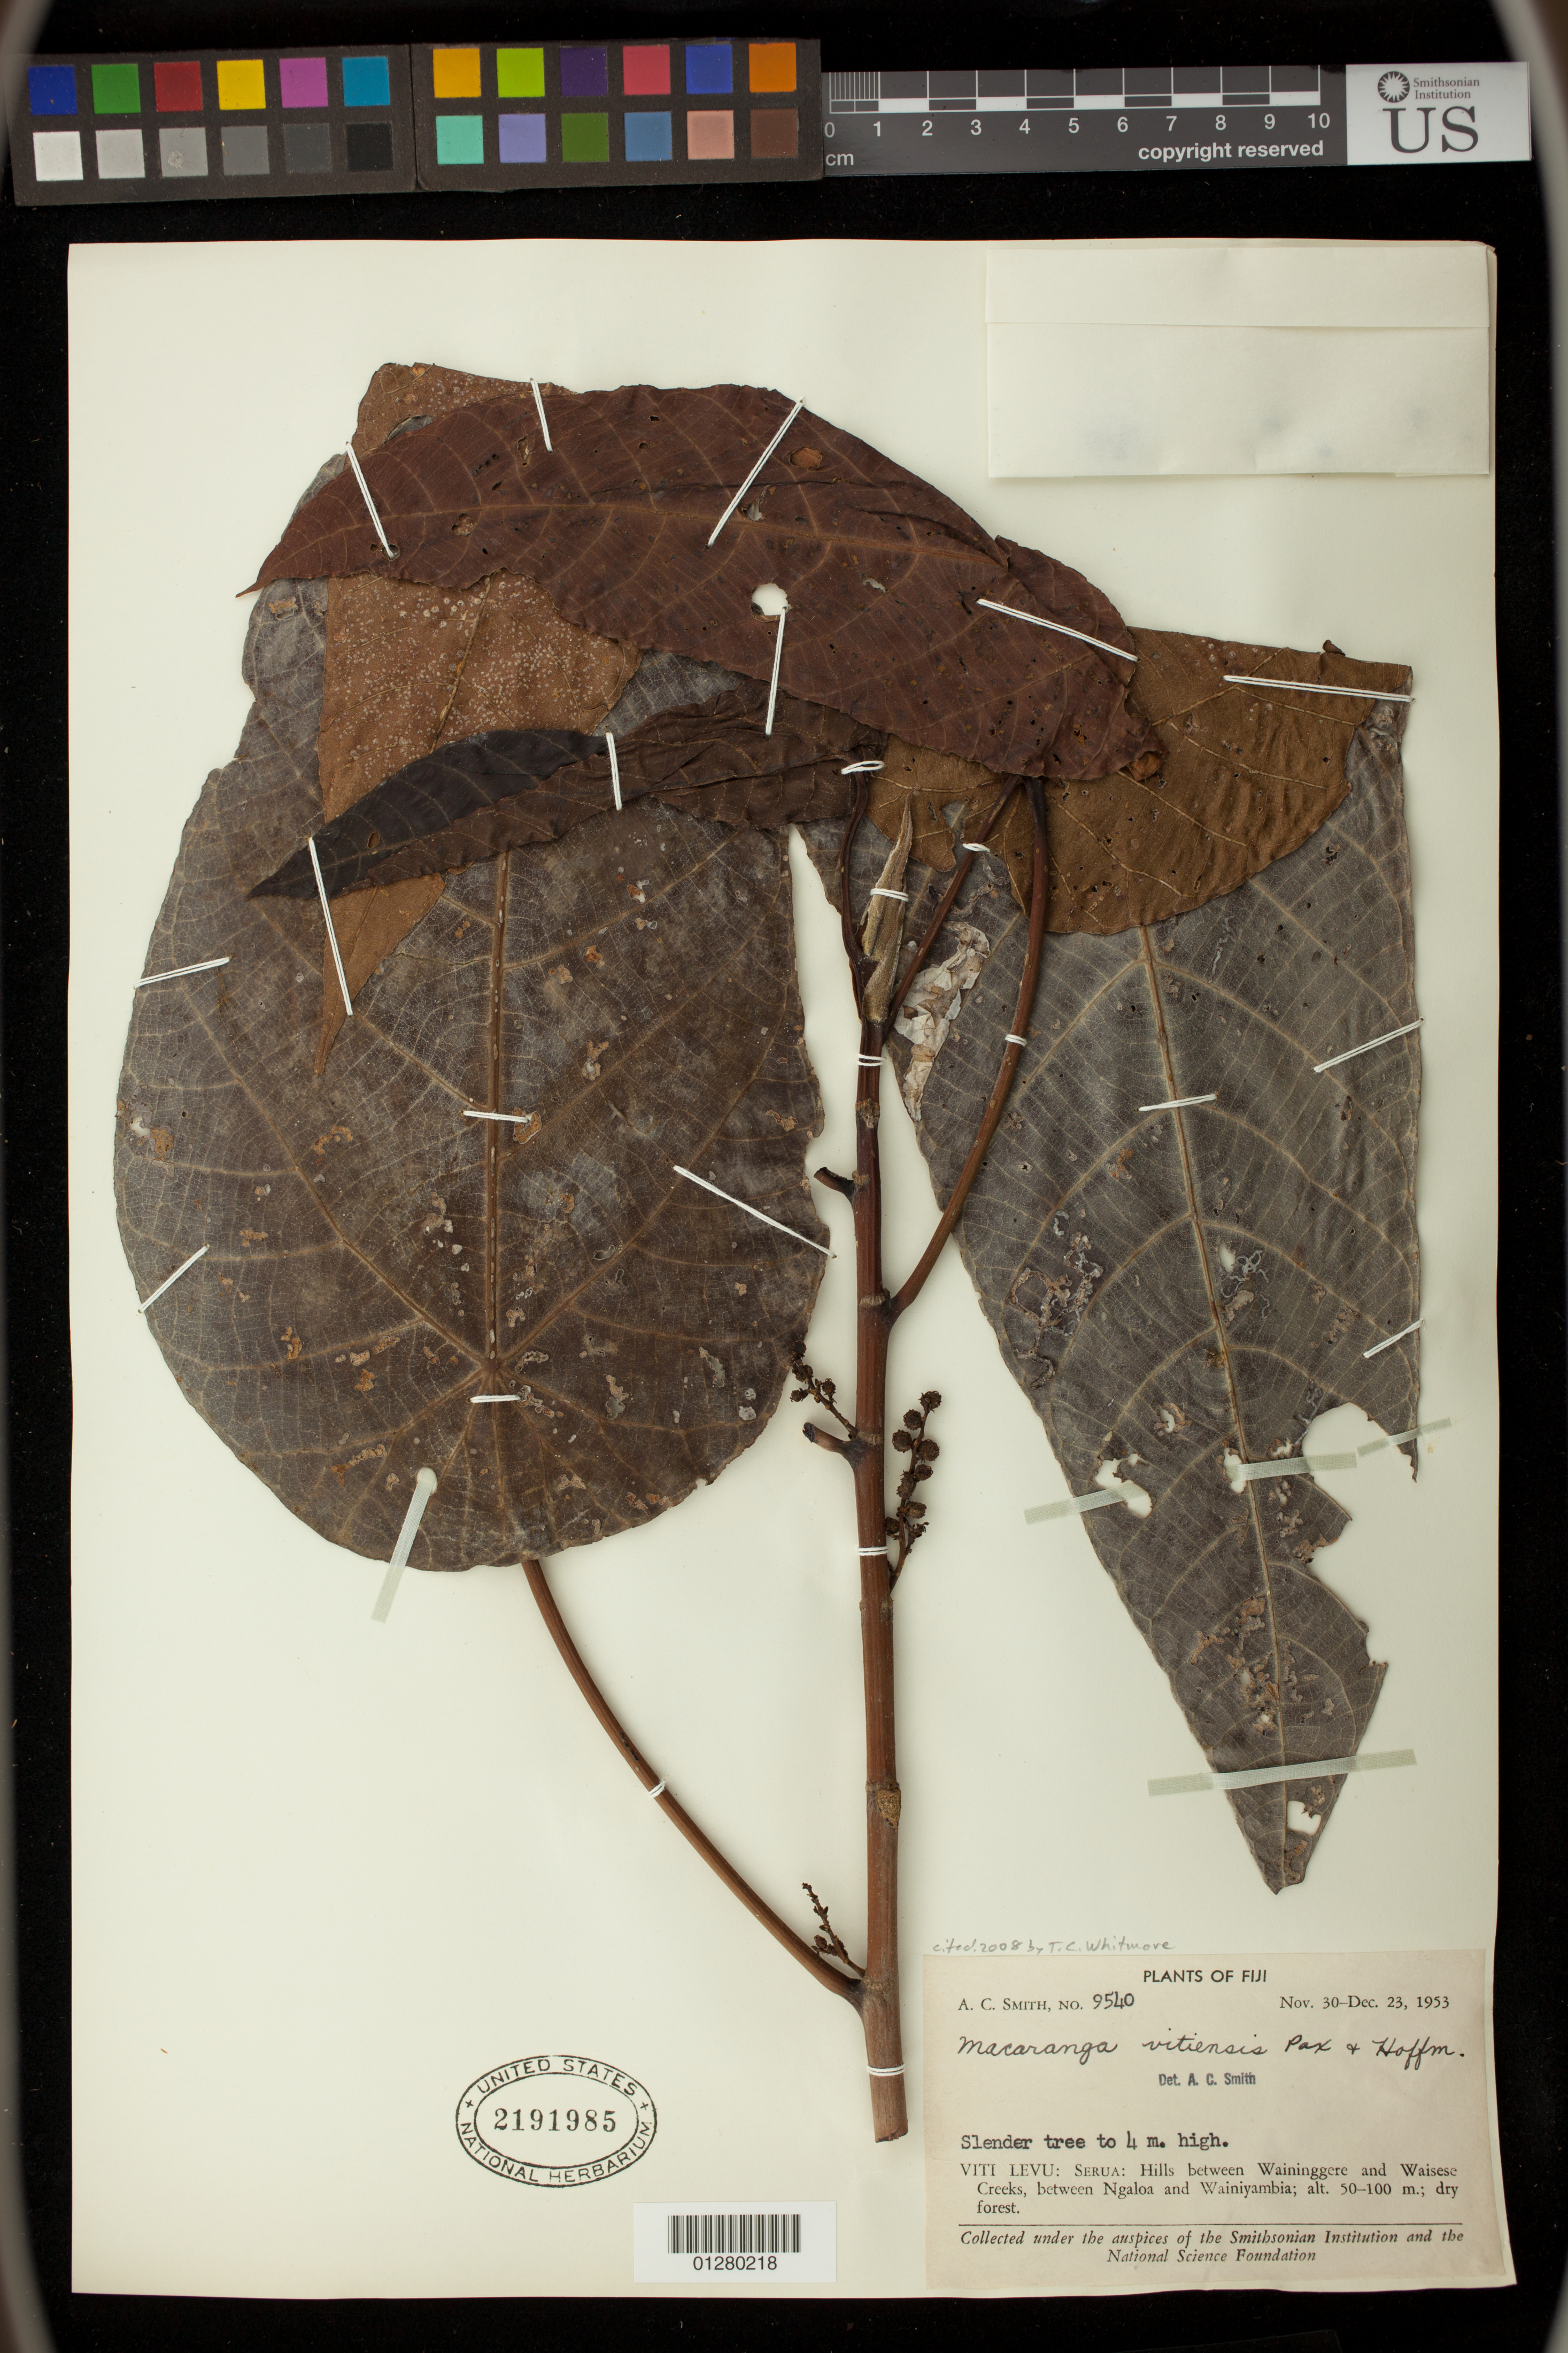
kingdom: Plantae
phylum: Tracheophyta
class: Magnoliopsida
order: Malpighiales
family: Euphorbiaceae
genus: Macaranga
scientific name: Macaranga vitiensis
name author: Pax & K. Hoffm.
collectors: A. C. Smith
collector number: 9640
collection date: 1953-11-30/1953-12-23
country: Fiji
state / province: Central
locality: Viti Levu: Serua: Hills between Waininggere and Waisese Creeks, between Ngaloa and Wainiyambia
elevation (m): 50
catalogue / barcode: US 2191985